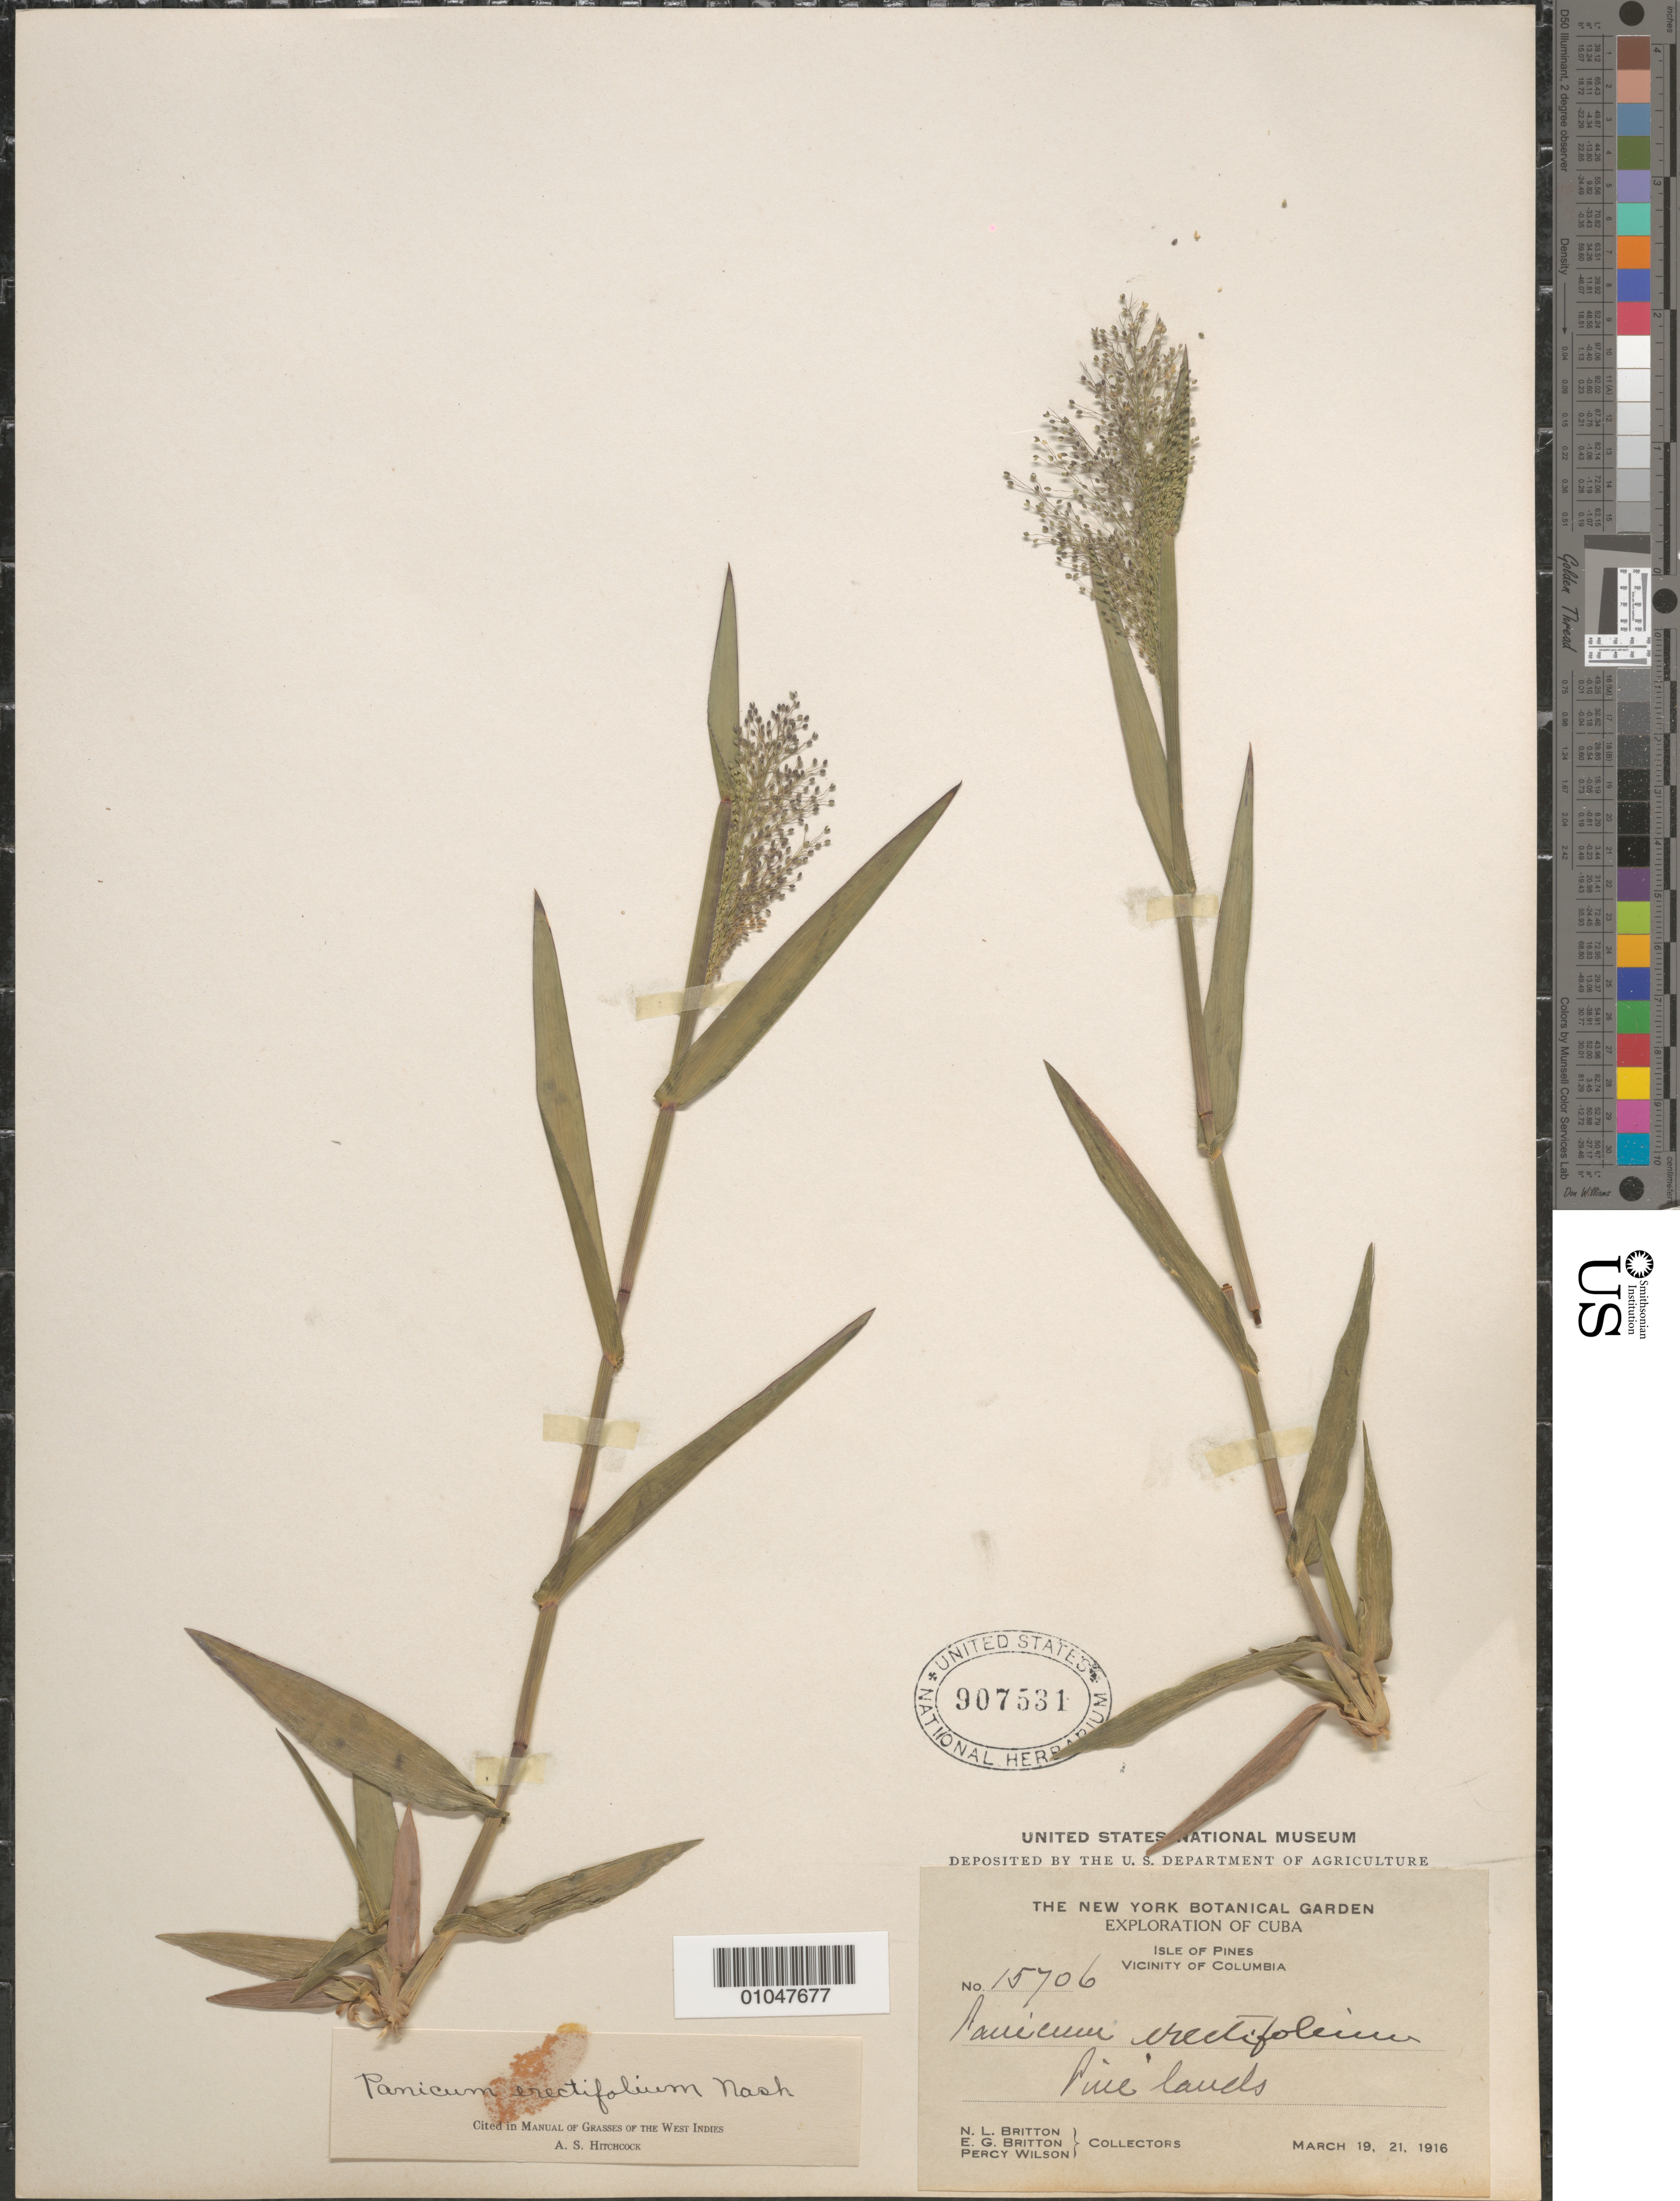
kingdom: Plantae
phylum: Tracheophyta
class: Liliopsida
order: Poales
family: Poaceae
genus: Panicum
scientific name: Panicum erectifolium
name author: Nash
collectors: N. Britton, E. G. Britton & P. Wilson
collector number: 15706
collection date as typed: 19 Mar 1916 and 21 Mar 1916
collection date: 1916-03-19,1916-03-21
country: Cuba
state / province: Isla de la Juventud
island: Isla de la Juventud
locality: Vic of Columbia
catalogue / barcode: US 907531